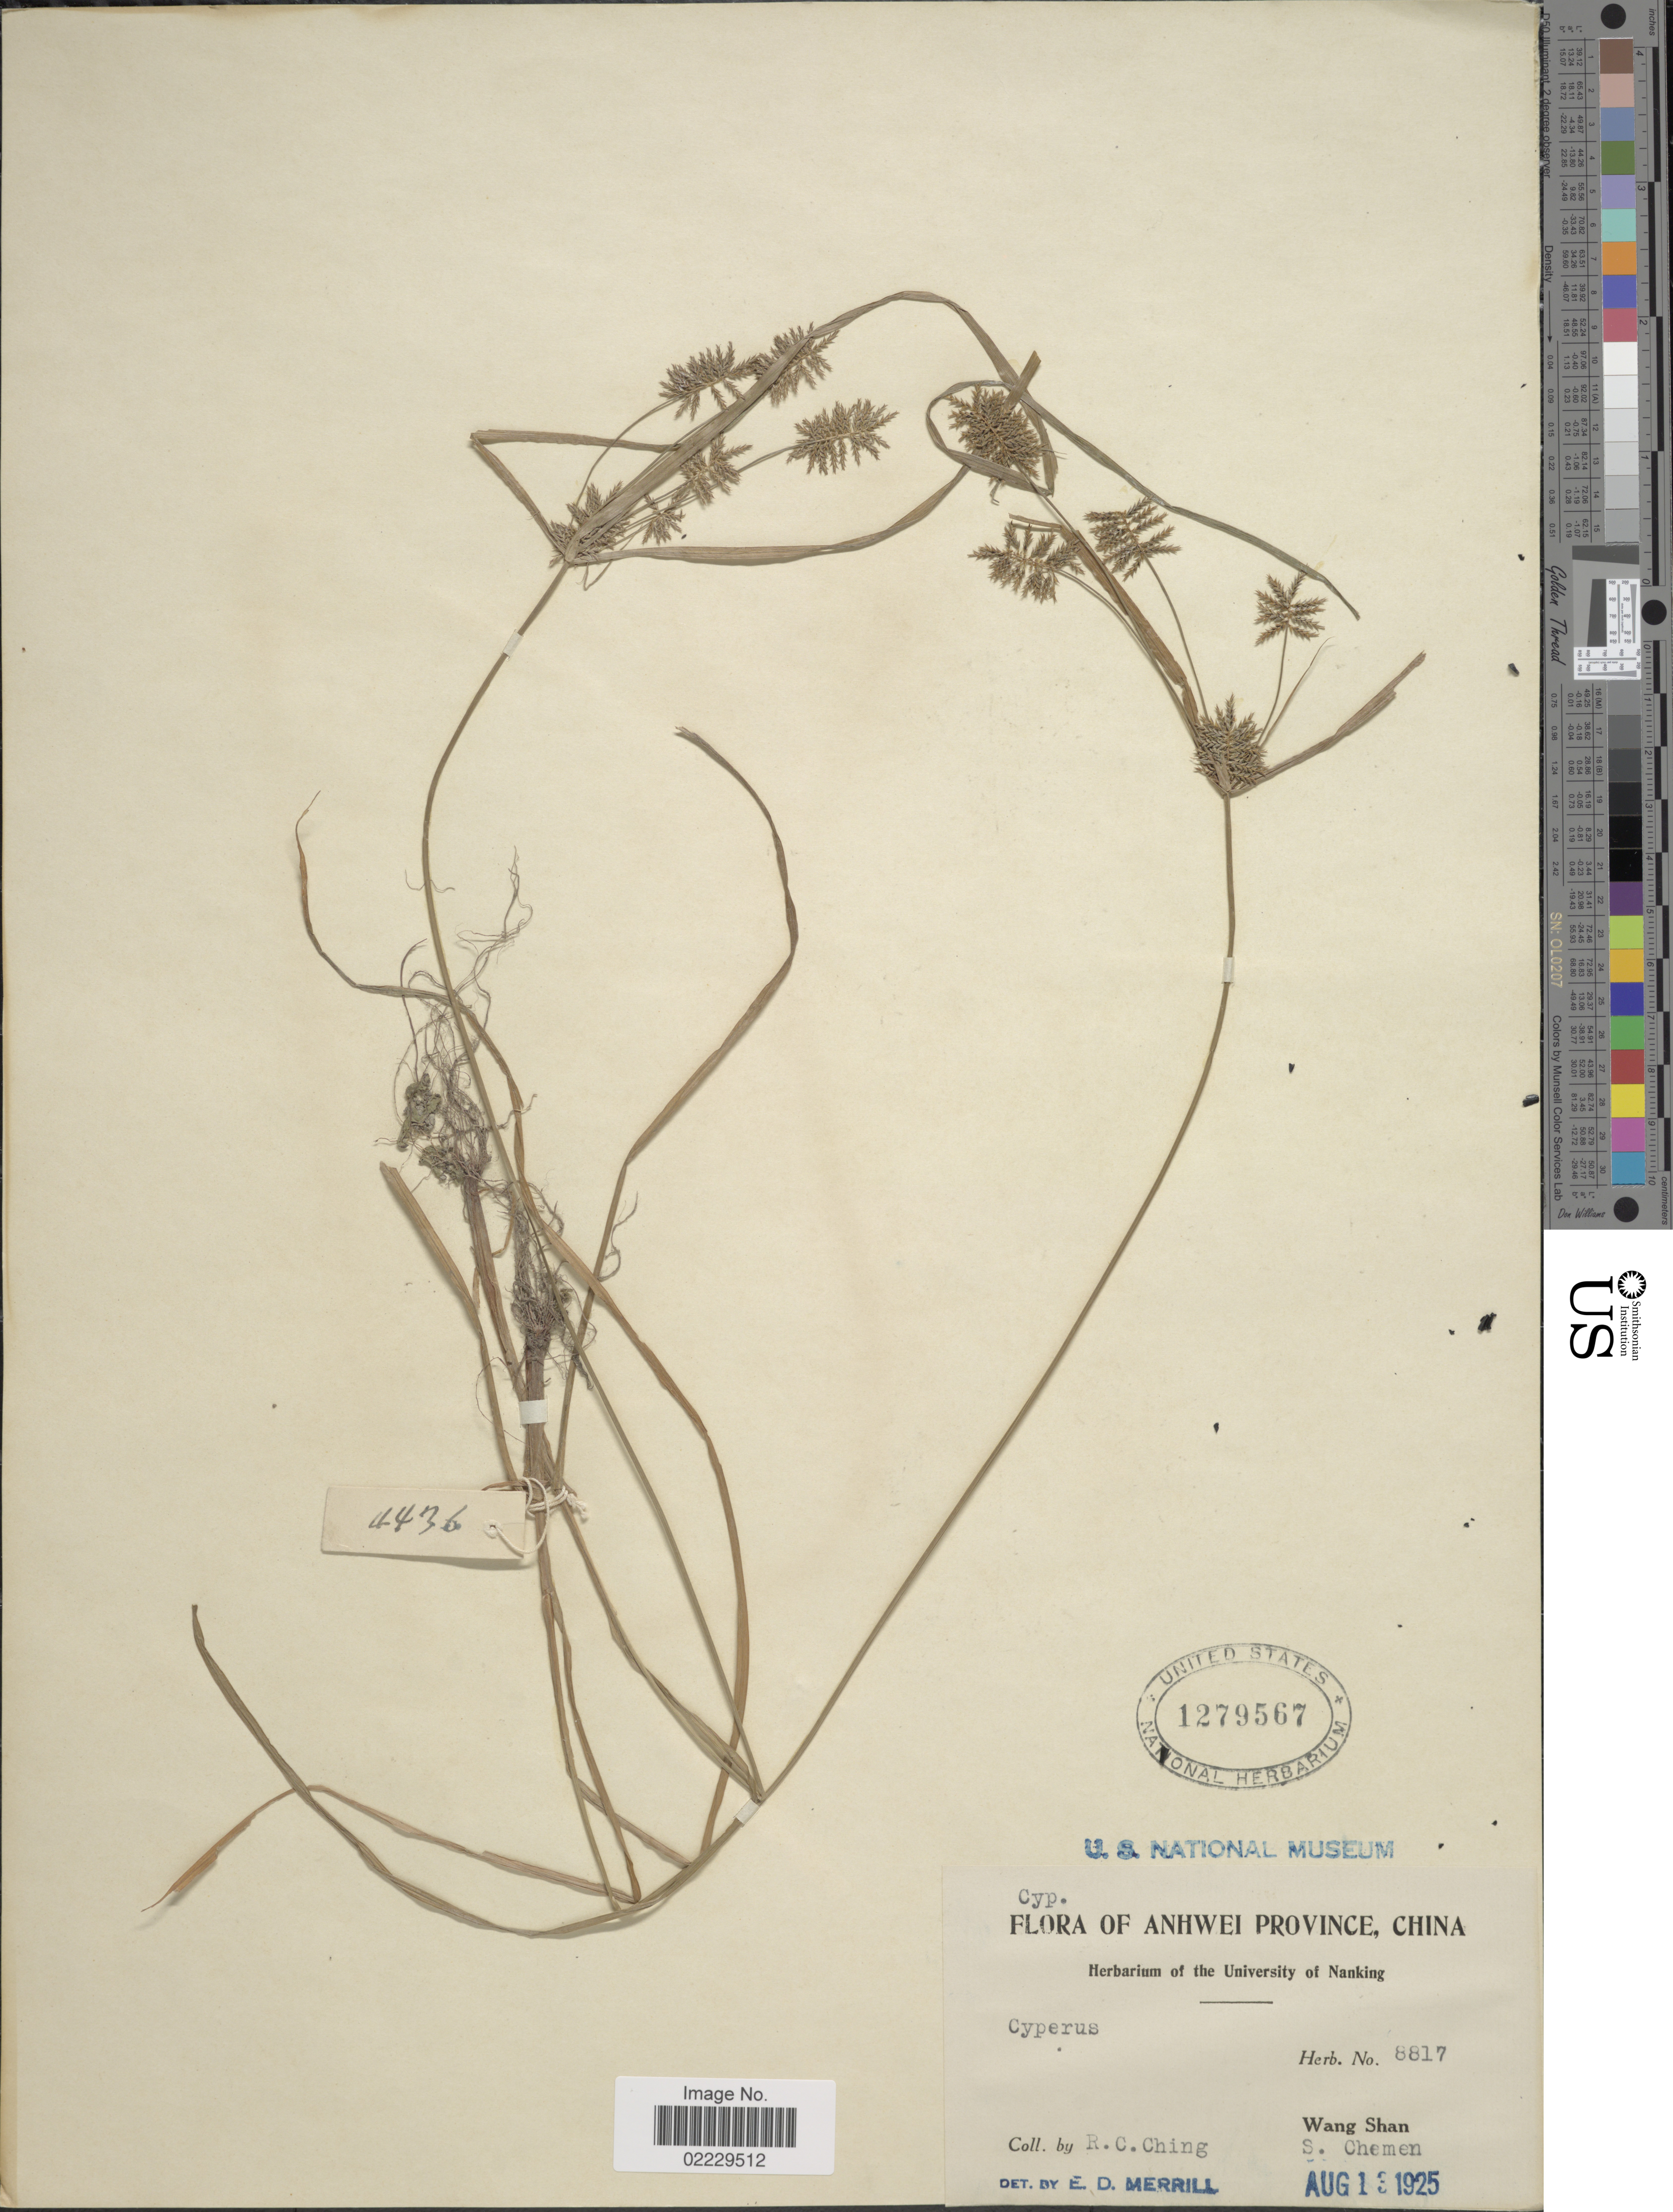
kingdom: Plantae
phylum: Tracheophyta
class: Liliopsida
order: Poales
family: Cyperaceae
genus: Cyperus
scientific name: Cyperus amuricus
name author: Maxim.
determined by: Strong, Mark T., (BOT), Smithsonian Institution - National Museum of Natural History (UNITED STATES)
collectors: R. C. Ching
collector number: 8817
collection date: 1925-08-13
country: China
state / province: Anhui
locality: Anhwei Province,Wang Shan, S. Chemen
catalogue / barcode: US 1279567